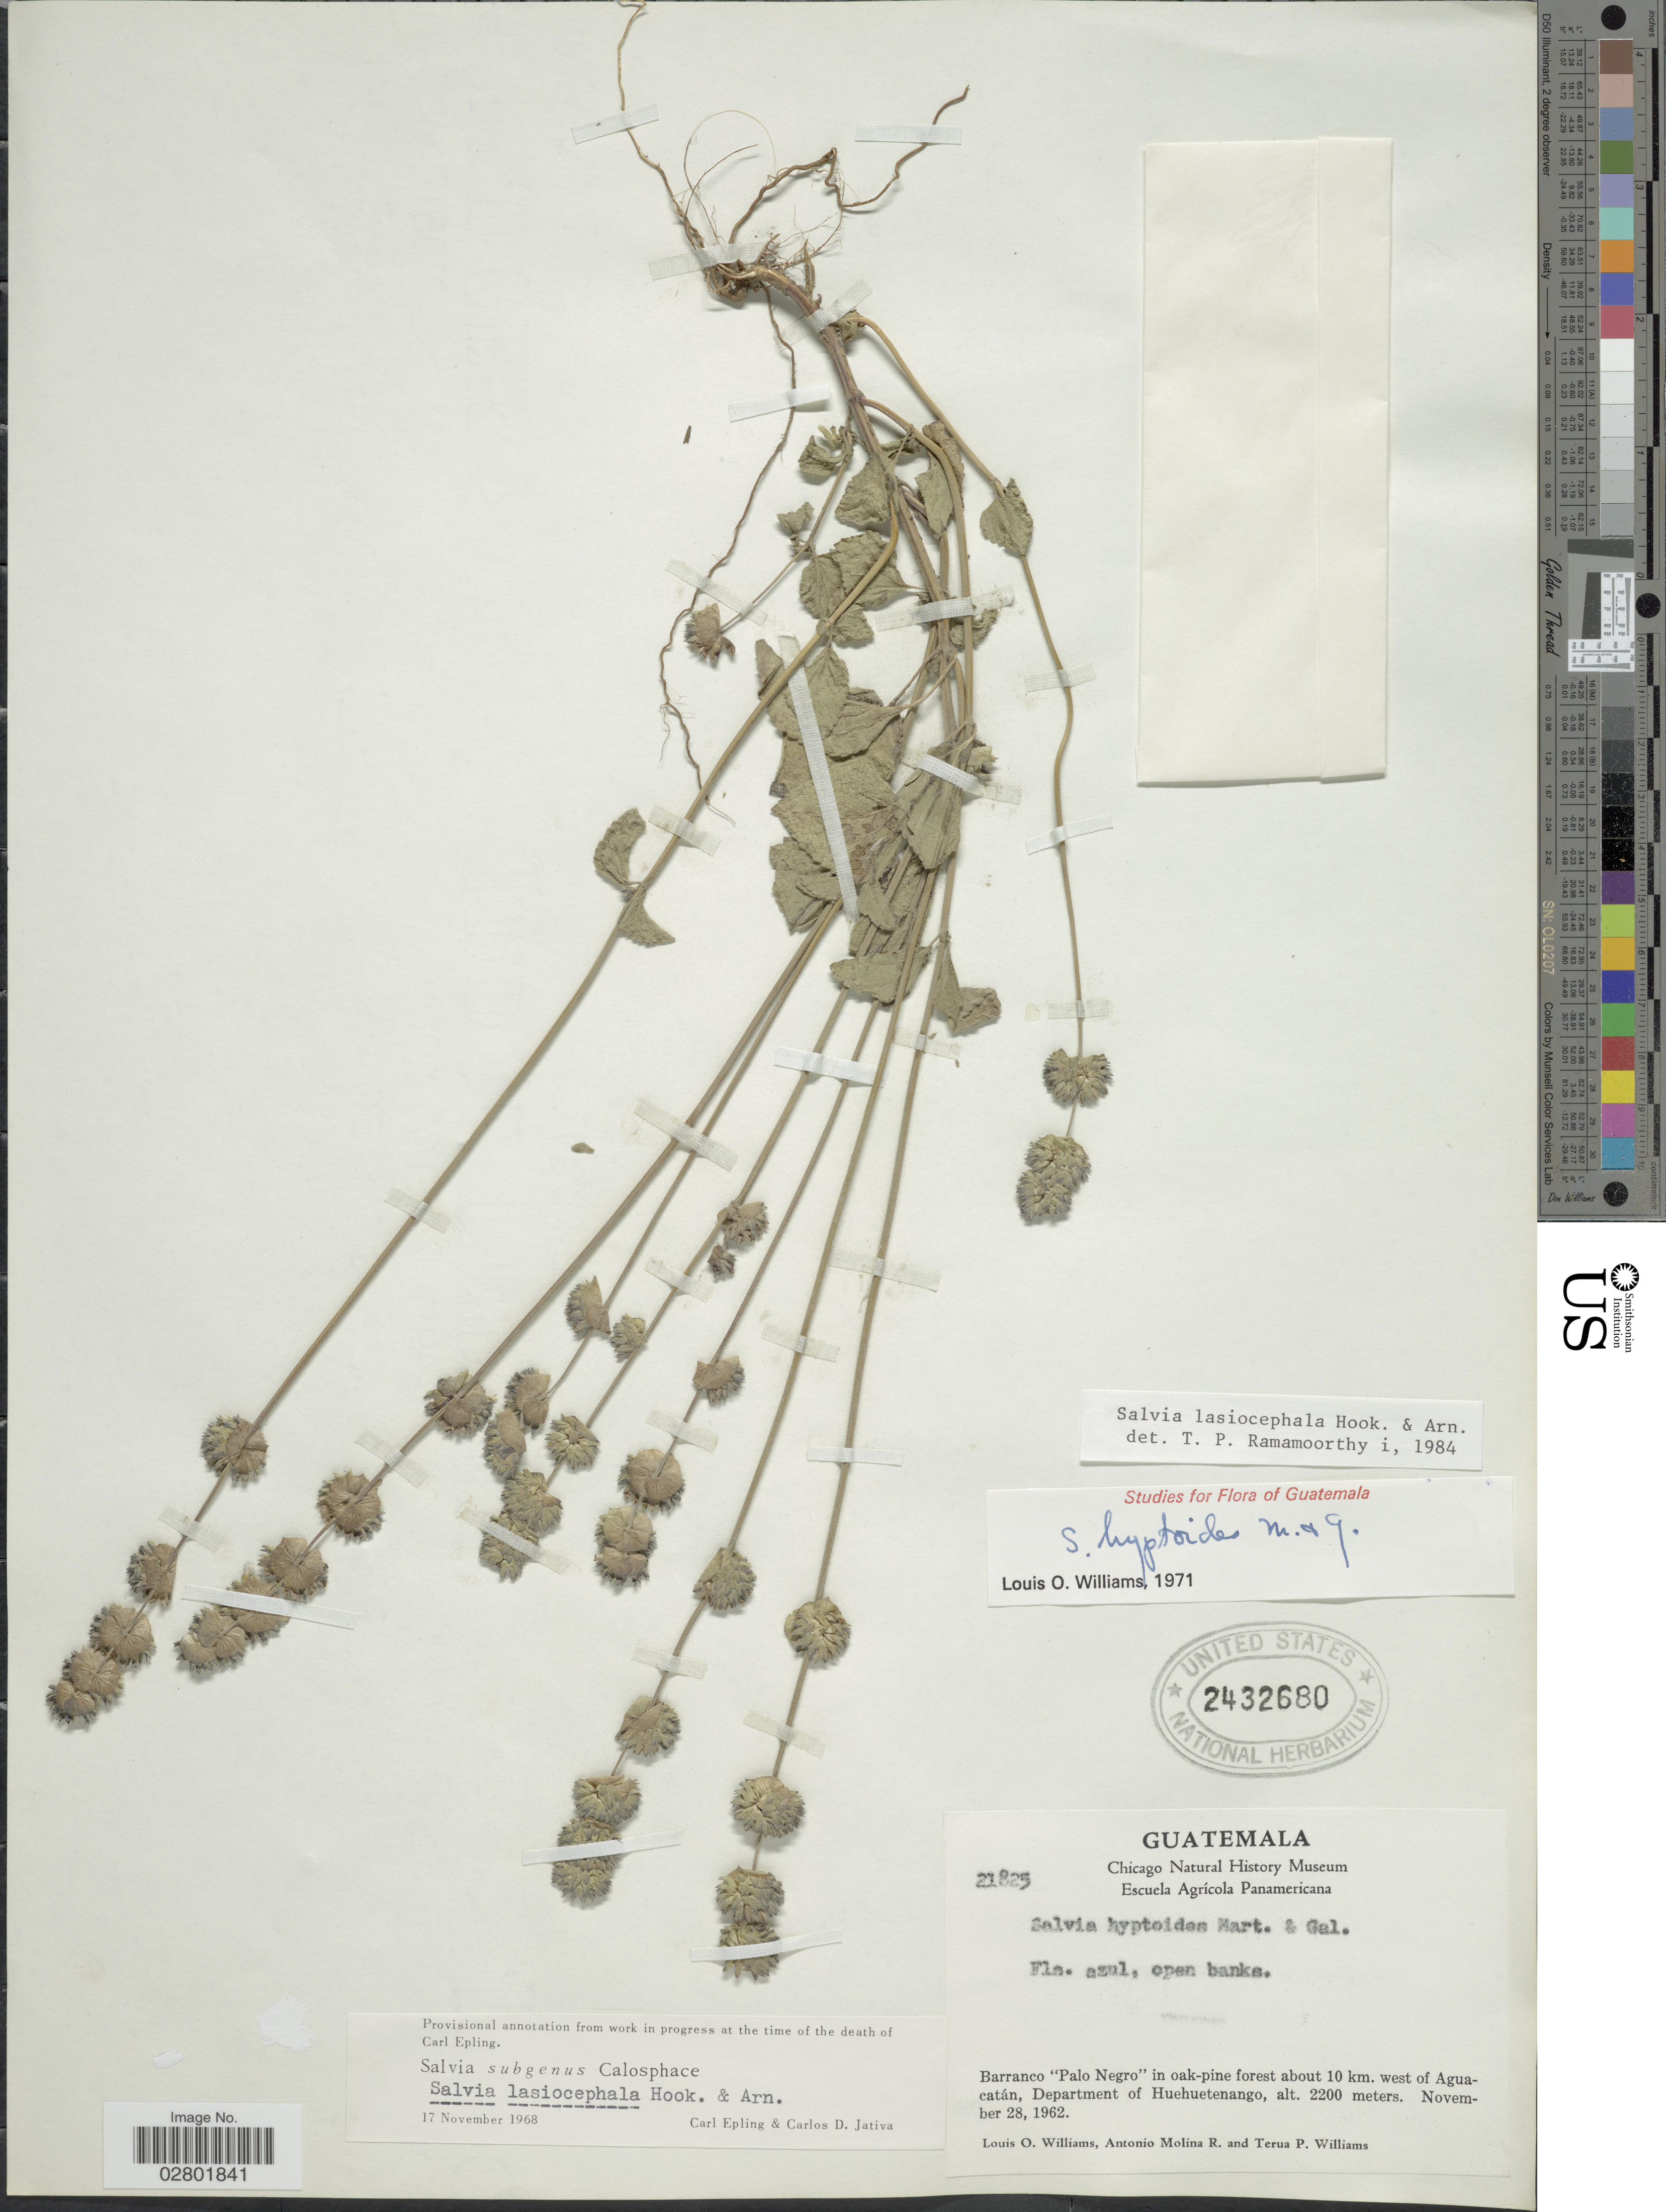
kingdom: Plantae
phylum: Tracheophyta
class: Magnoliopsida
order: Lamiales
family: Lamiaceae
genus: Salvia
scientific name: Salvia lasiocephala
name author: Hook. & Arn.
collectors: L. O. Williams, A. Molina R. & T. Williams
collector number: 21825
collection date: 1962-11-28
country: Guatemala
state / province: Huehuetenango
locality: Barranco "Palo Negro", in oak-pine forest about 10 km. west of Aguacatán, Department of Huehuetenango.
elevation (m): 2200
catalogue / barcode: US 2432680